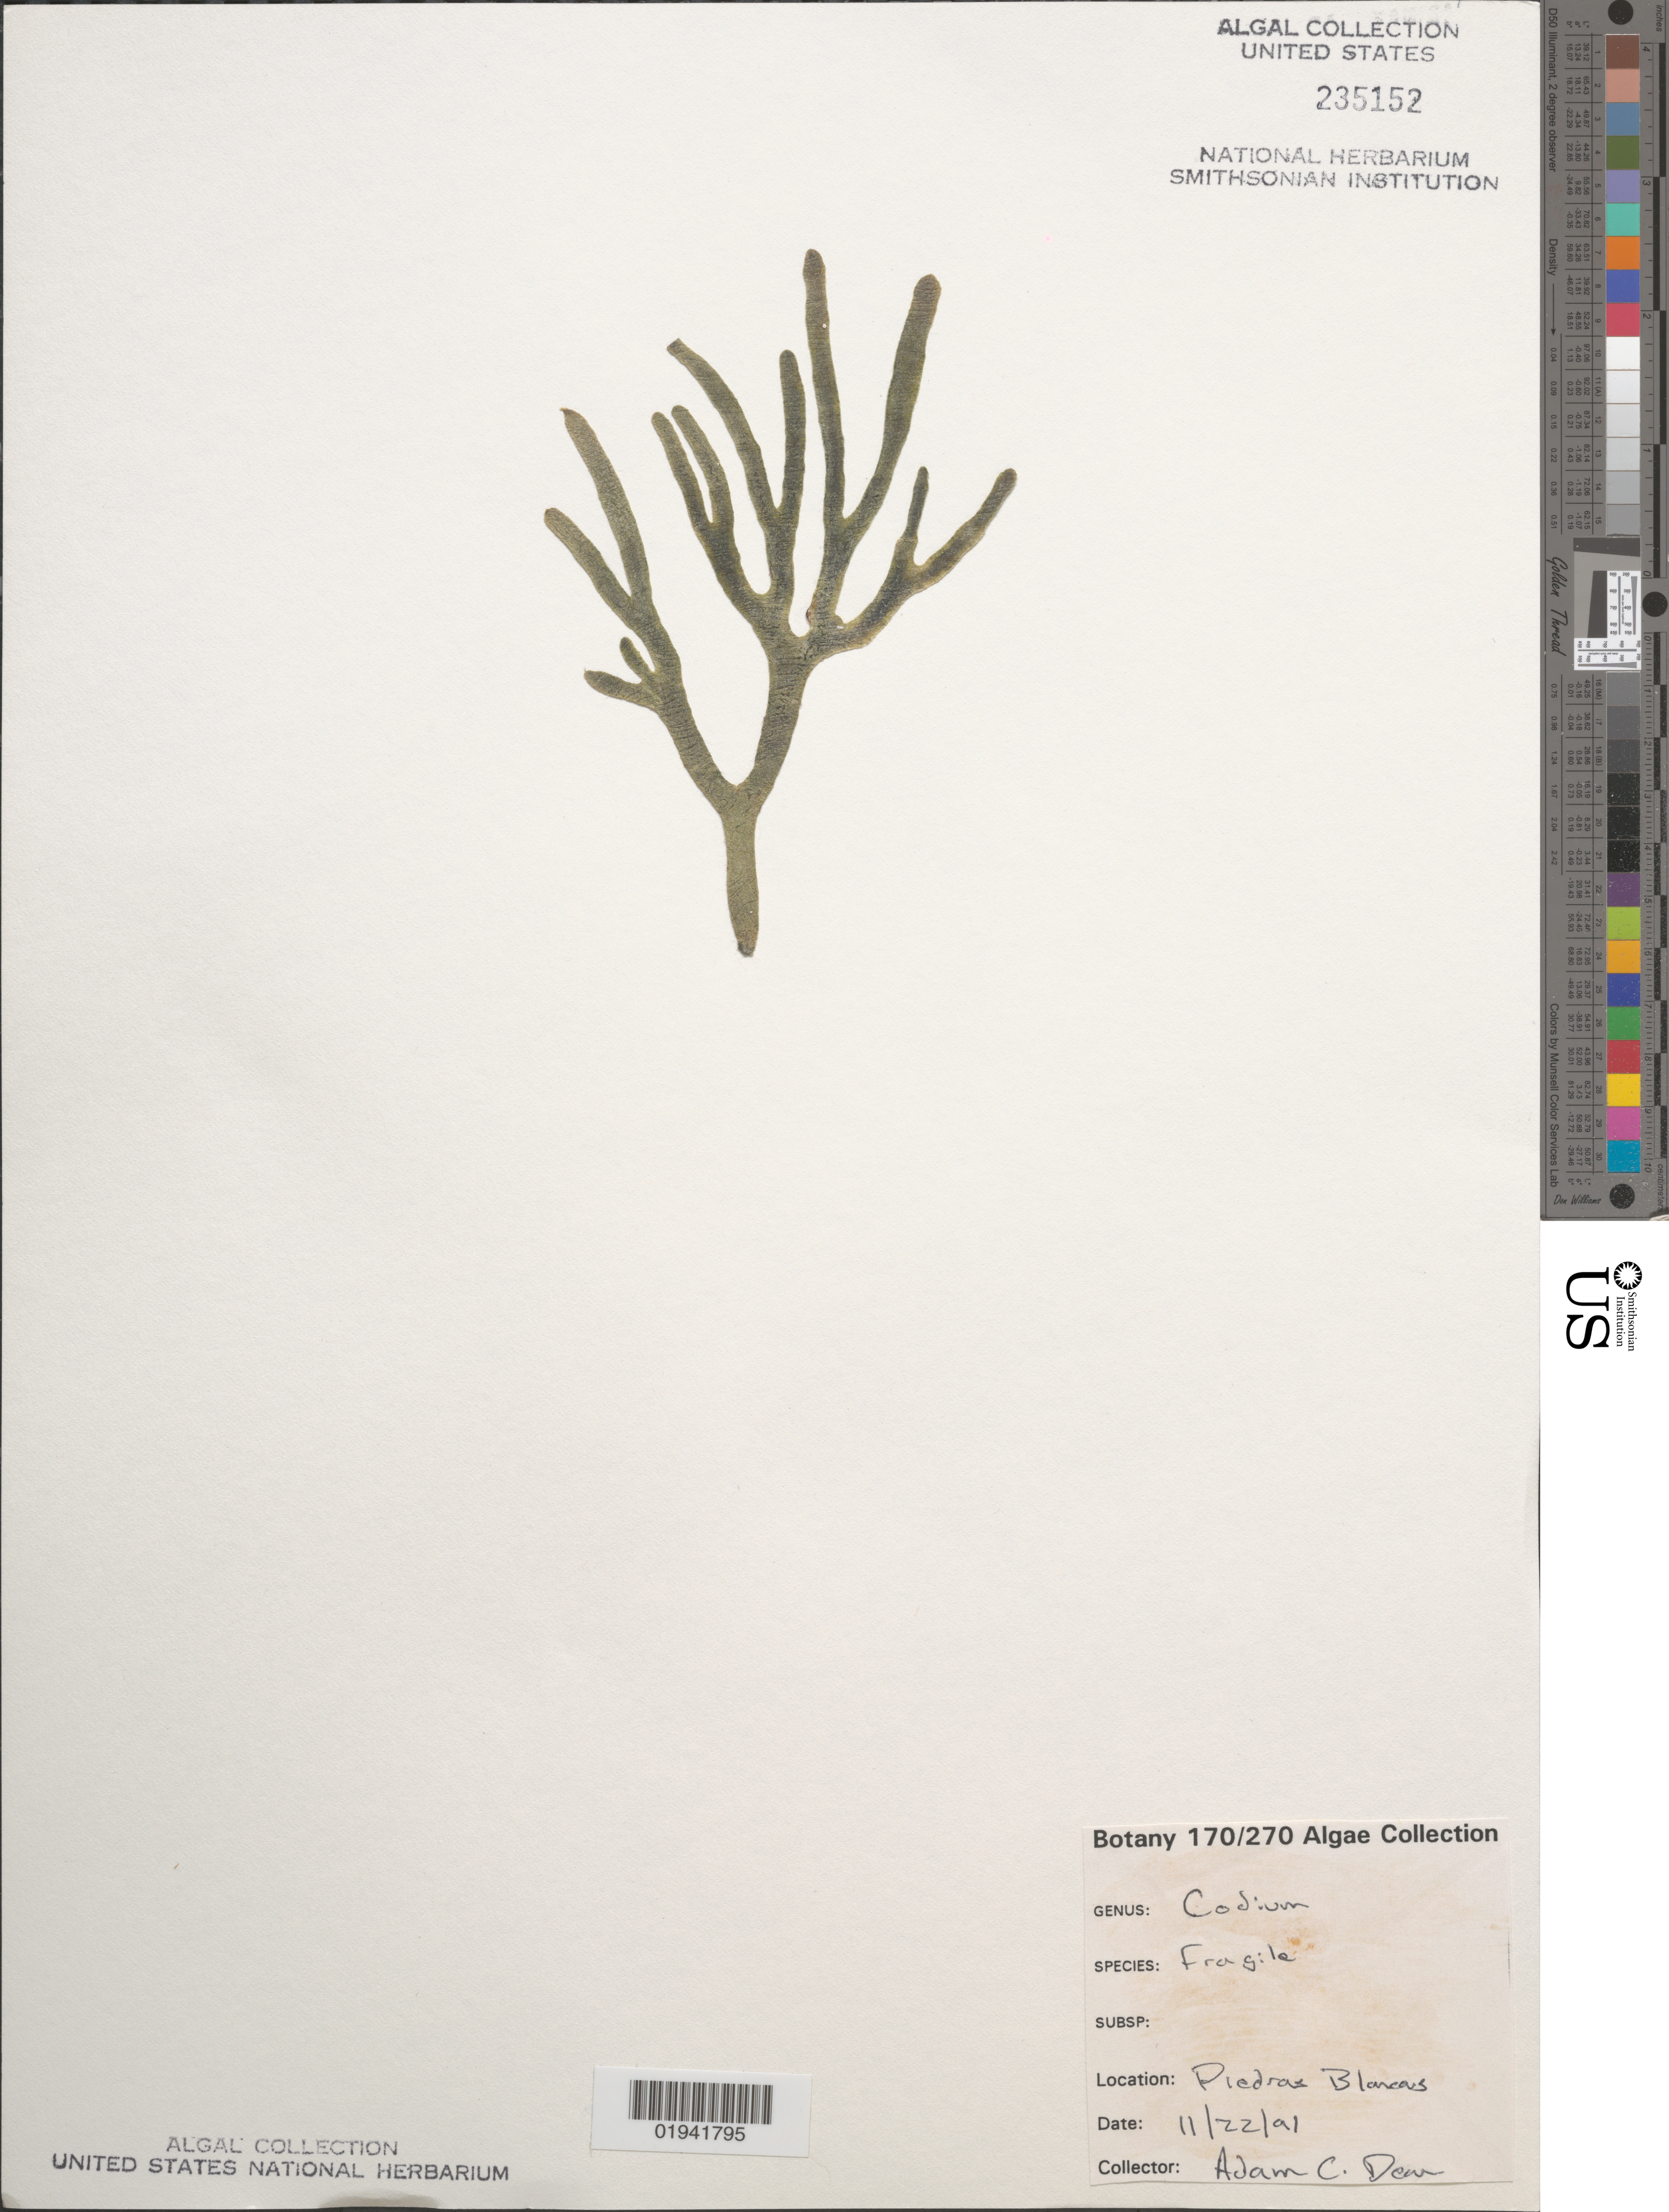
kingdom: Plantae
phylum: Chlorophyta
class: Ulvophyceae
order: Bryopsidales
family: Codiaceae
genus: Codium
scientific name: Codium fragile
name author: (Suringar) P. Hariot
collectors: A. Dean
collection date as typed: Transcribed d/m/y: 22/11/91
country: United States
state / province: California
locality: Piedras Blancas.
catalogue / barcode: US 235152